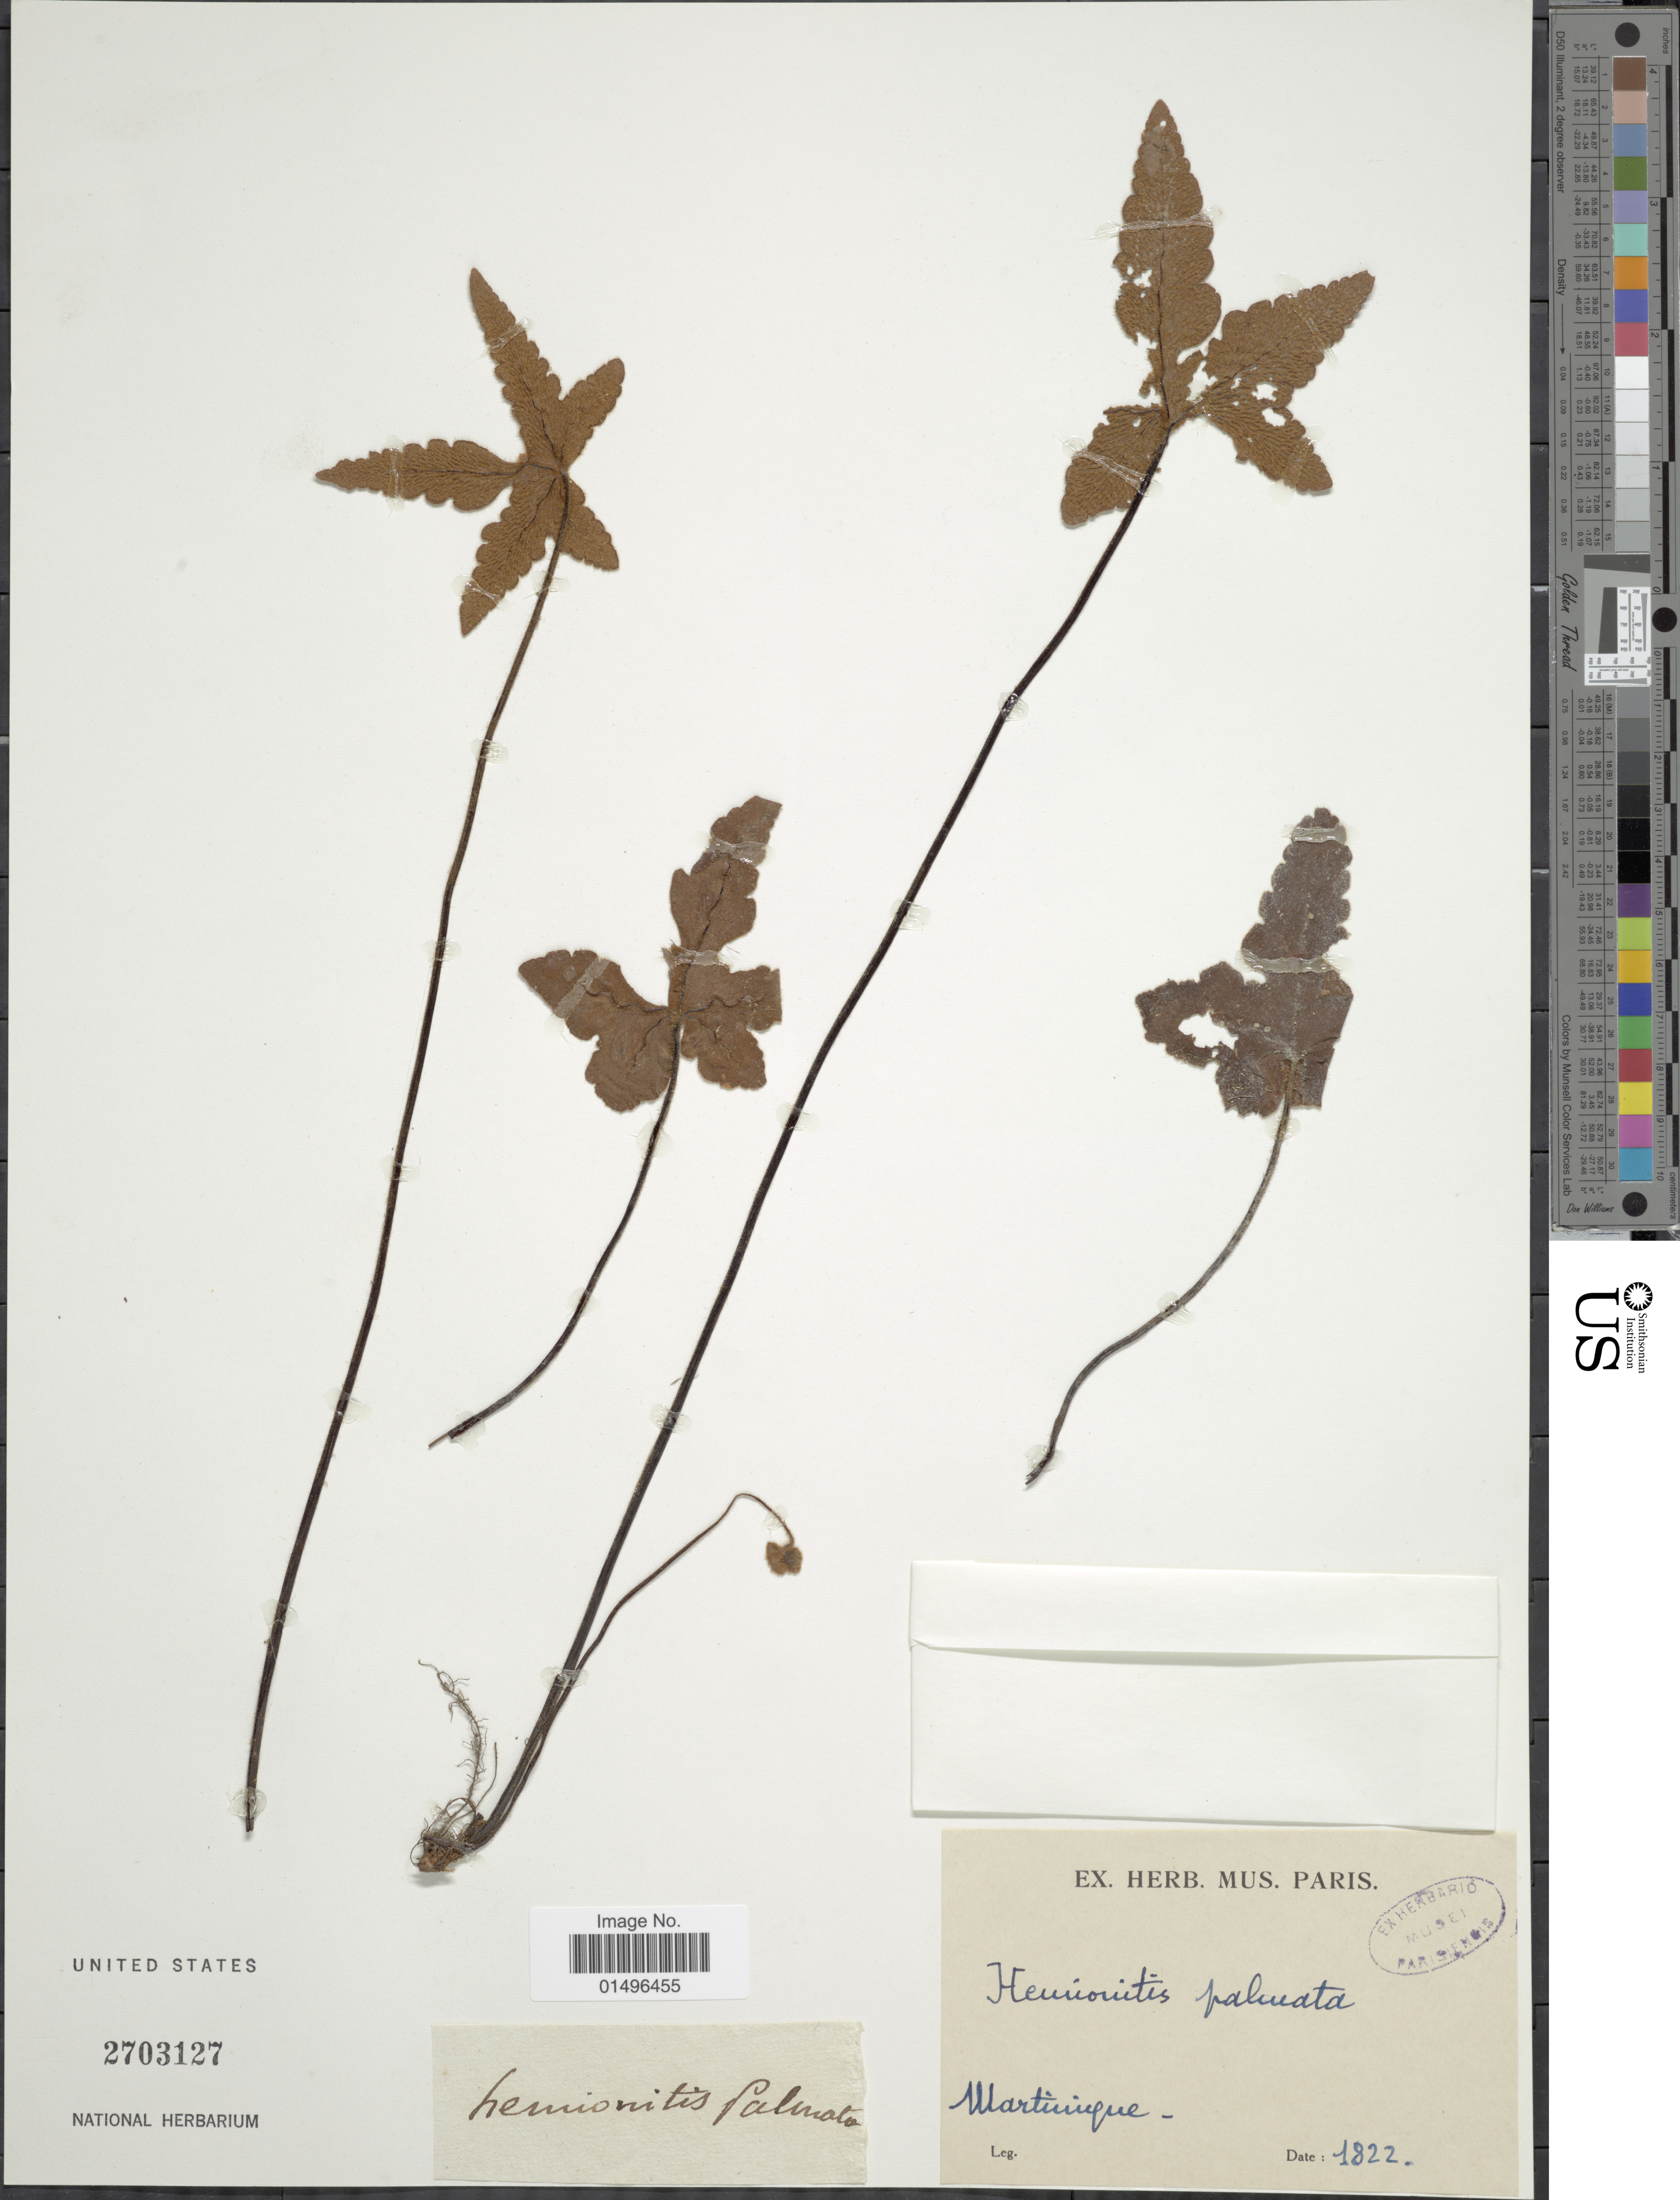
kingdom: Plantae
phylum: Tracheophyta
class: Polypodiopsida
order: Polypodiales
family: Pteridaceae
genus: Hemionitis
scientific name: Hemionitis palmata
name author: L.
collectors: ex herb. Mus. Paris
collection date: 1822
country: Martinique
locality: Martinique.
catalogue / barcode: US 2703127